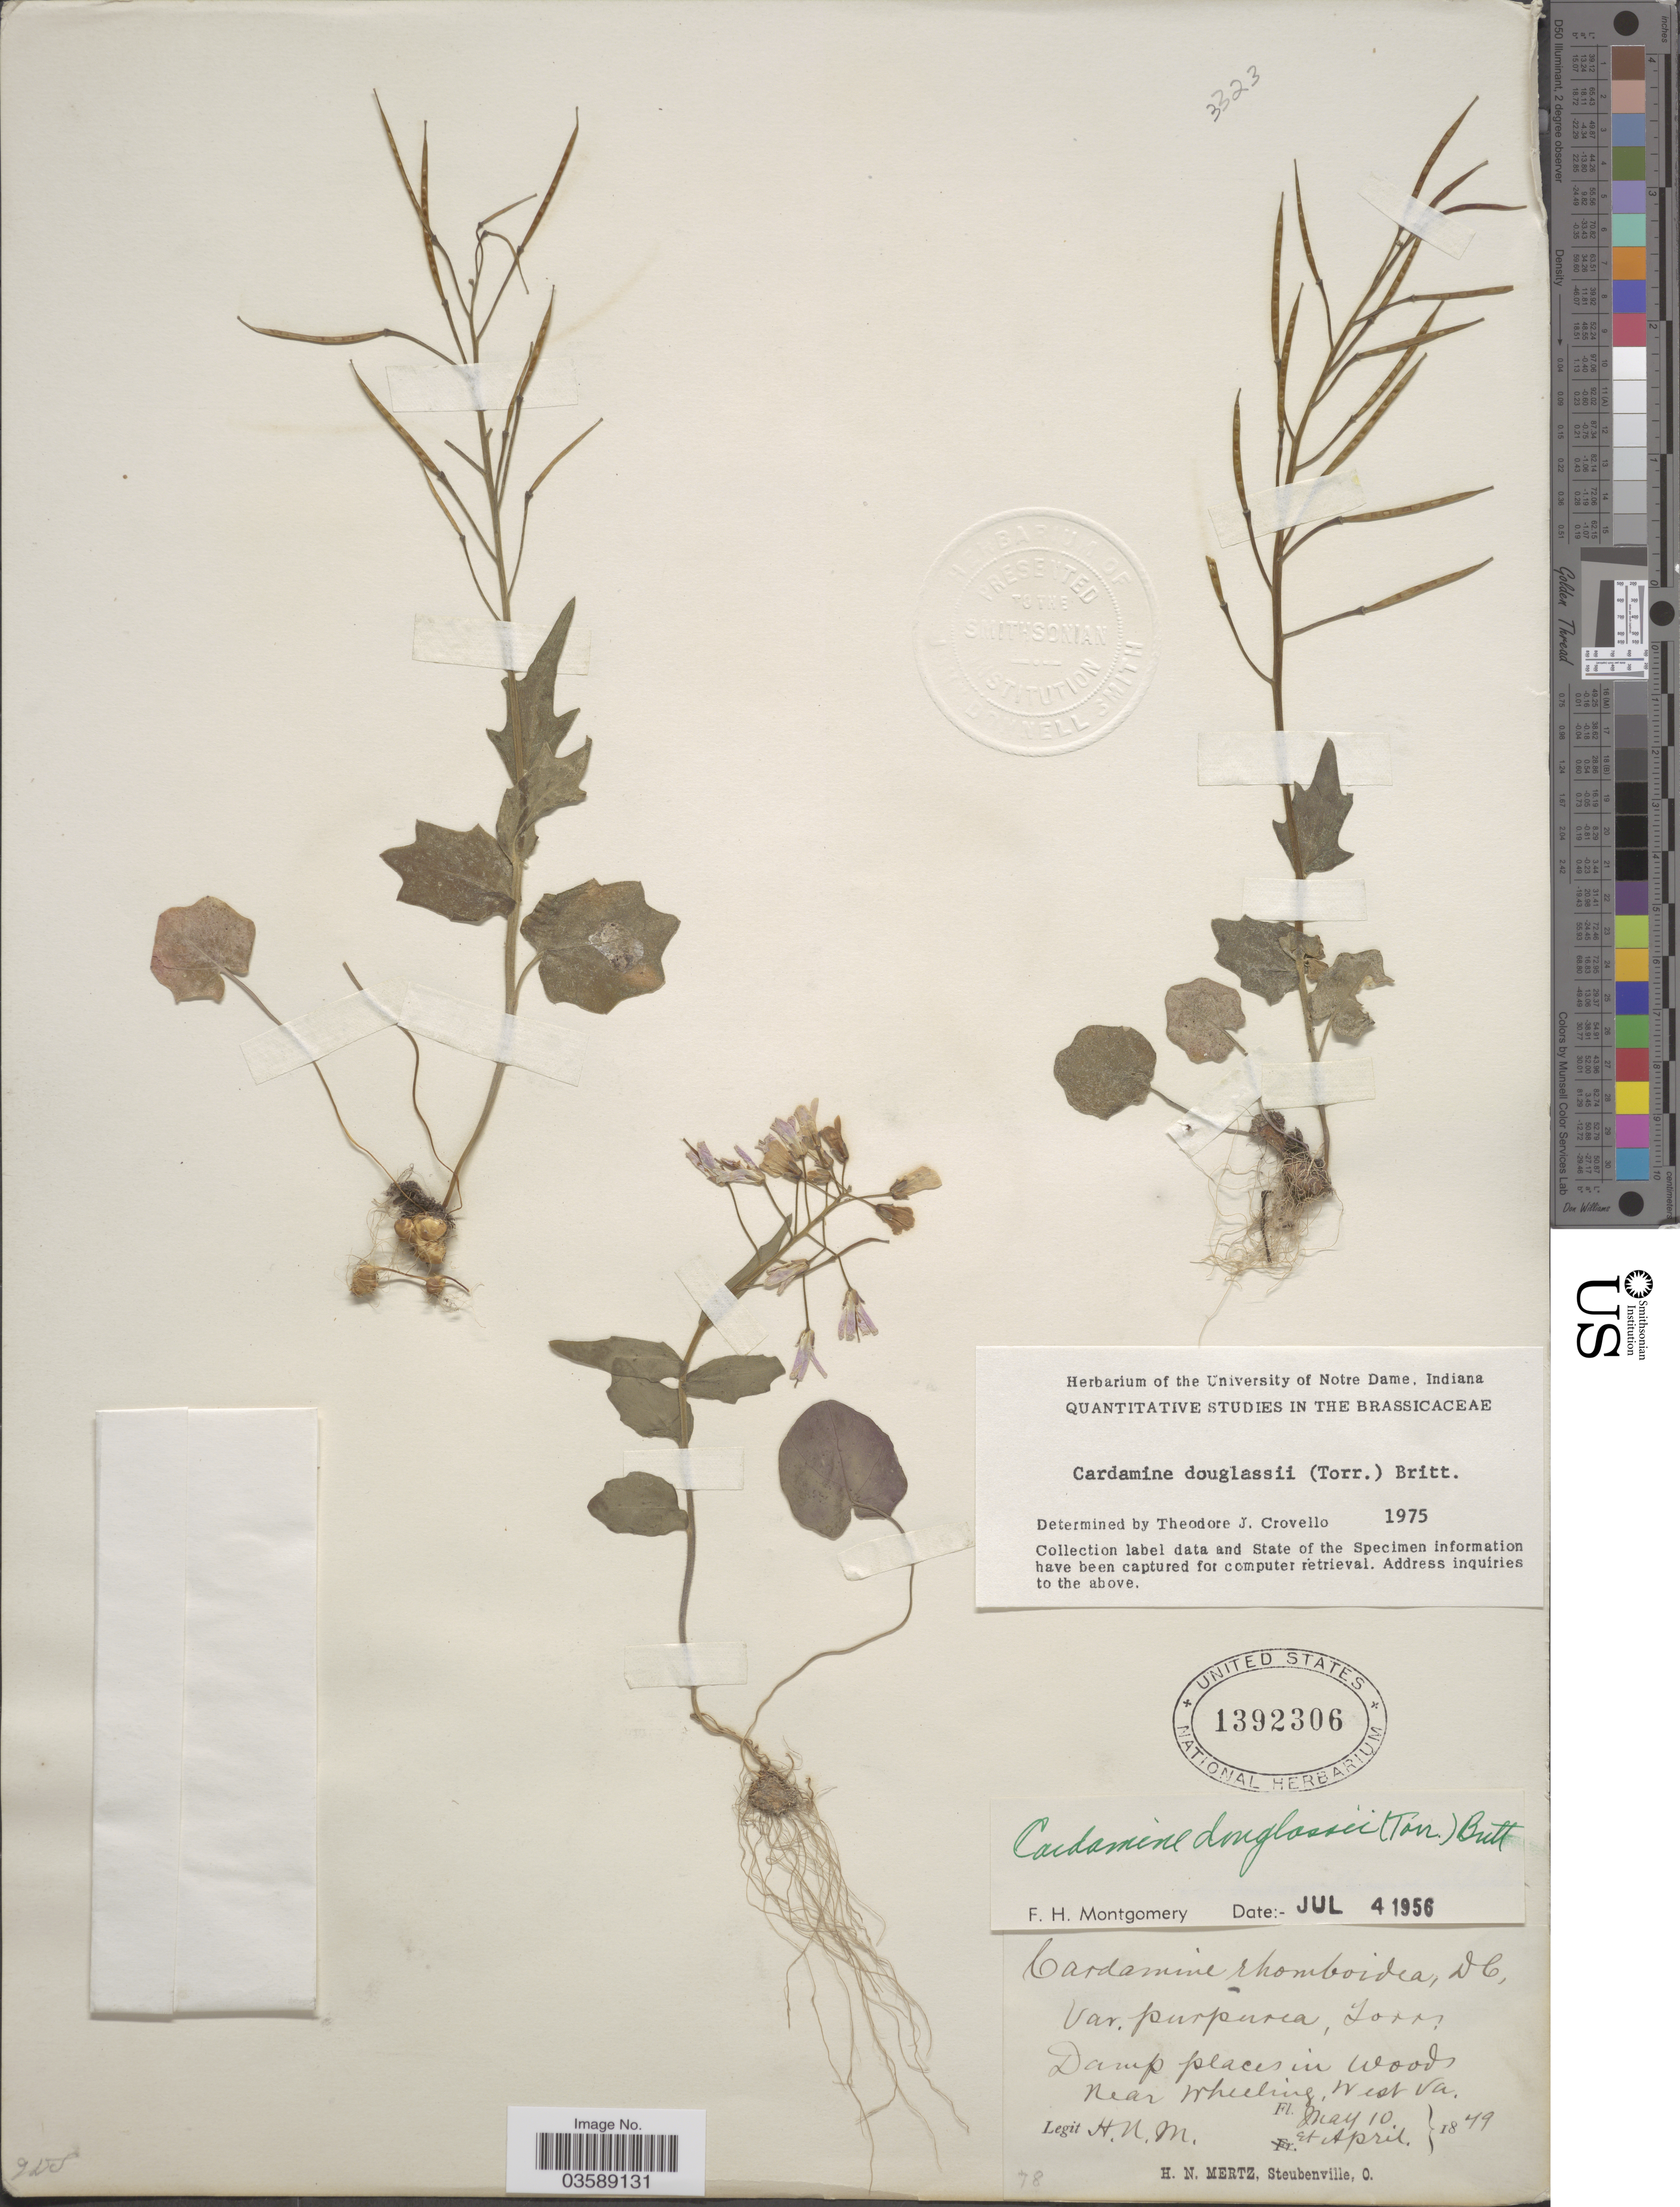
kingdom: Plantae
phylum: Tracheophyta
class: Magnoliopsida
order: Brassicales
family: Brassicaceae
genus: Cardamine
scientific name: Cardamine douglassii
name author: Britton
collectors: H. Mertz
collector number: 78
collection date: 1879-04/1879-05-10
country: United States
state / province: West Virginia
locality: Damp places in woods near Wheeling, West Va.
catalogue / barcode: US 1392306